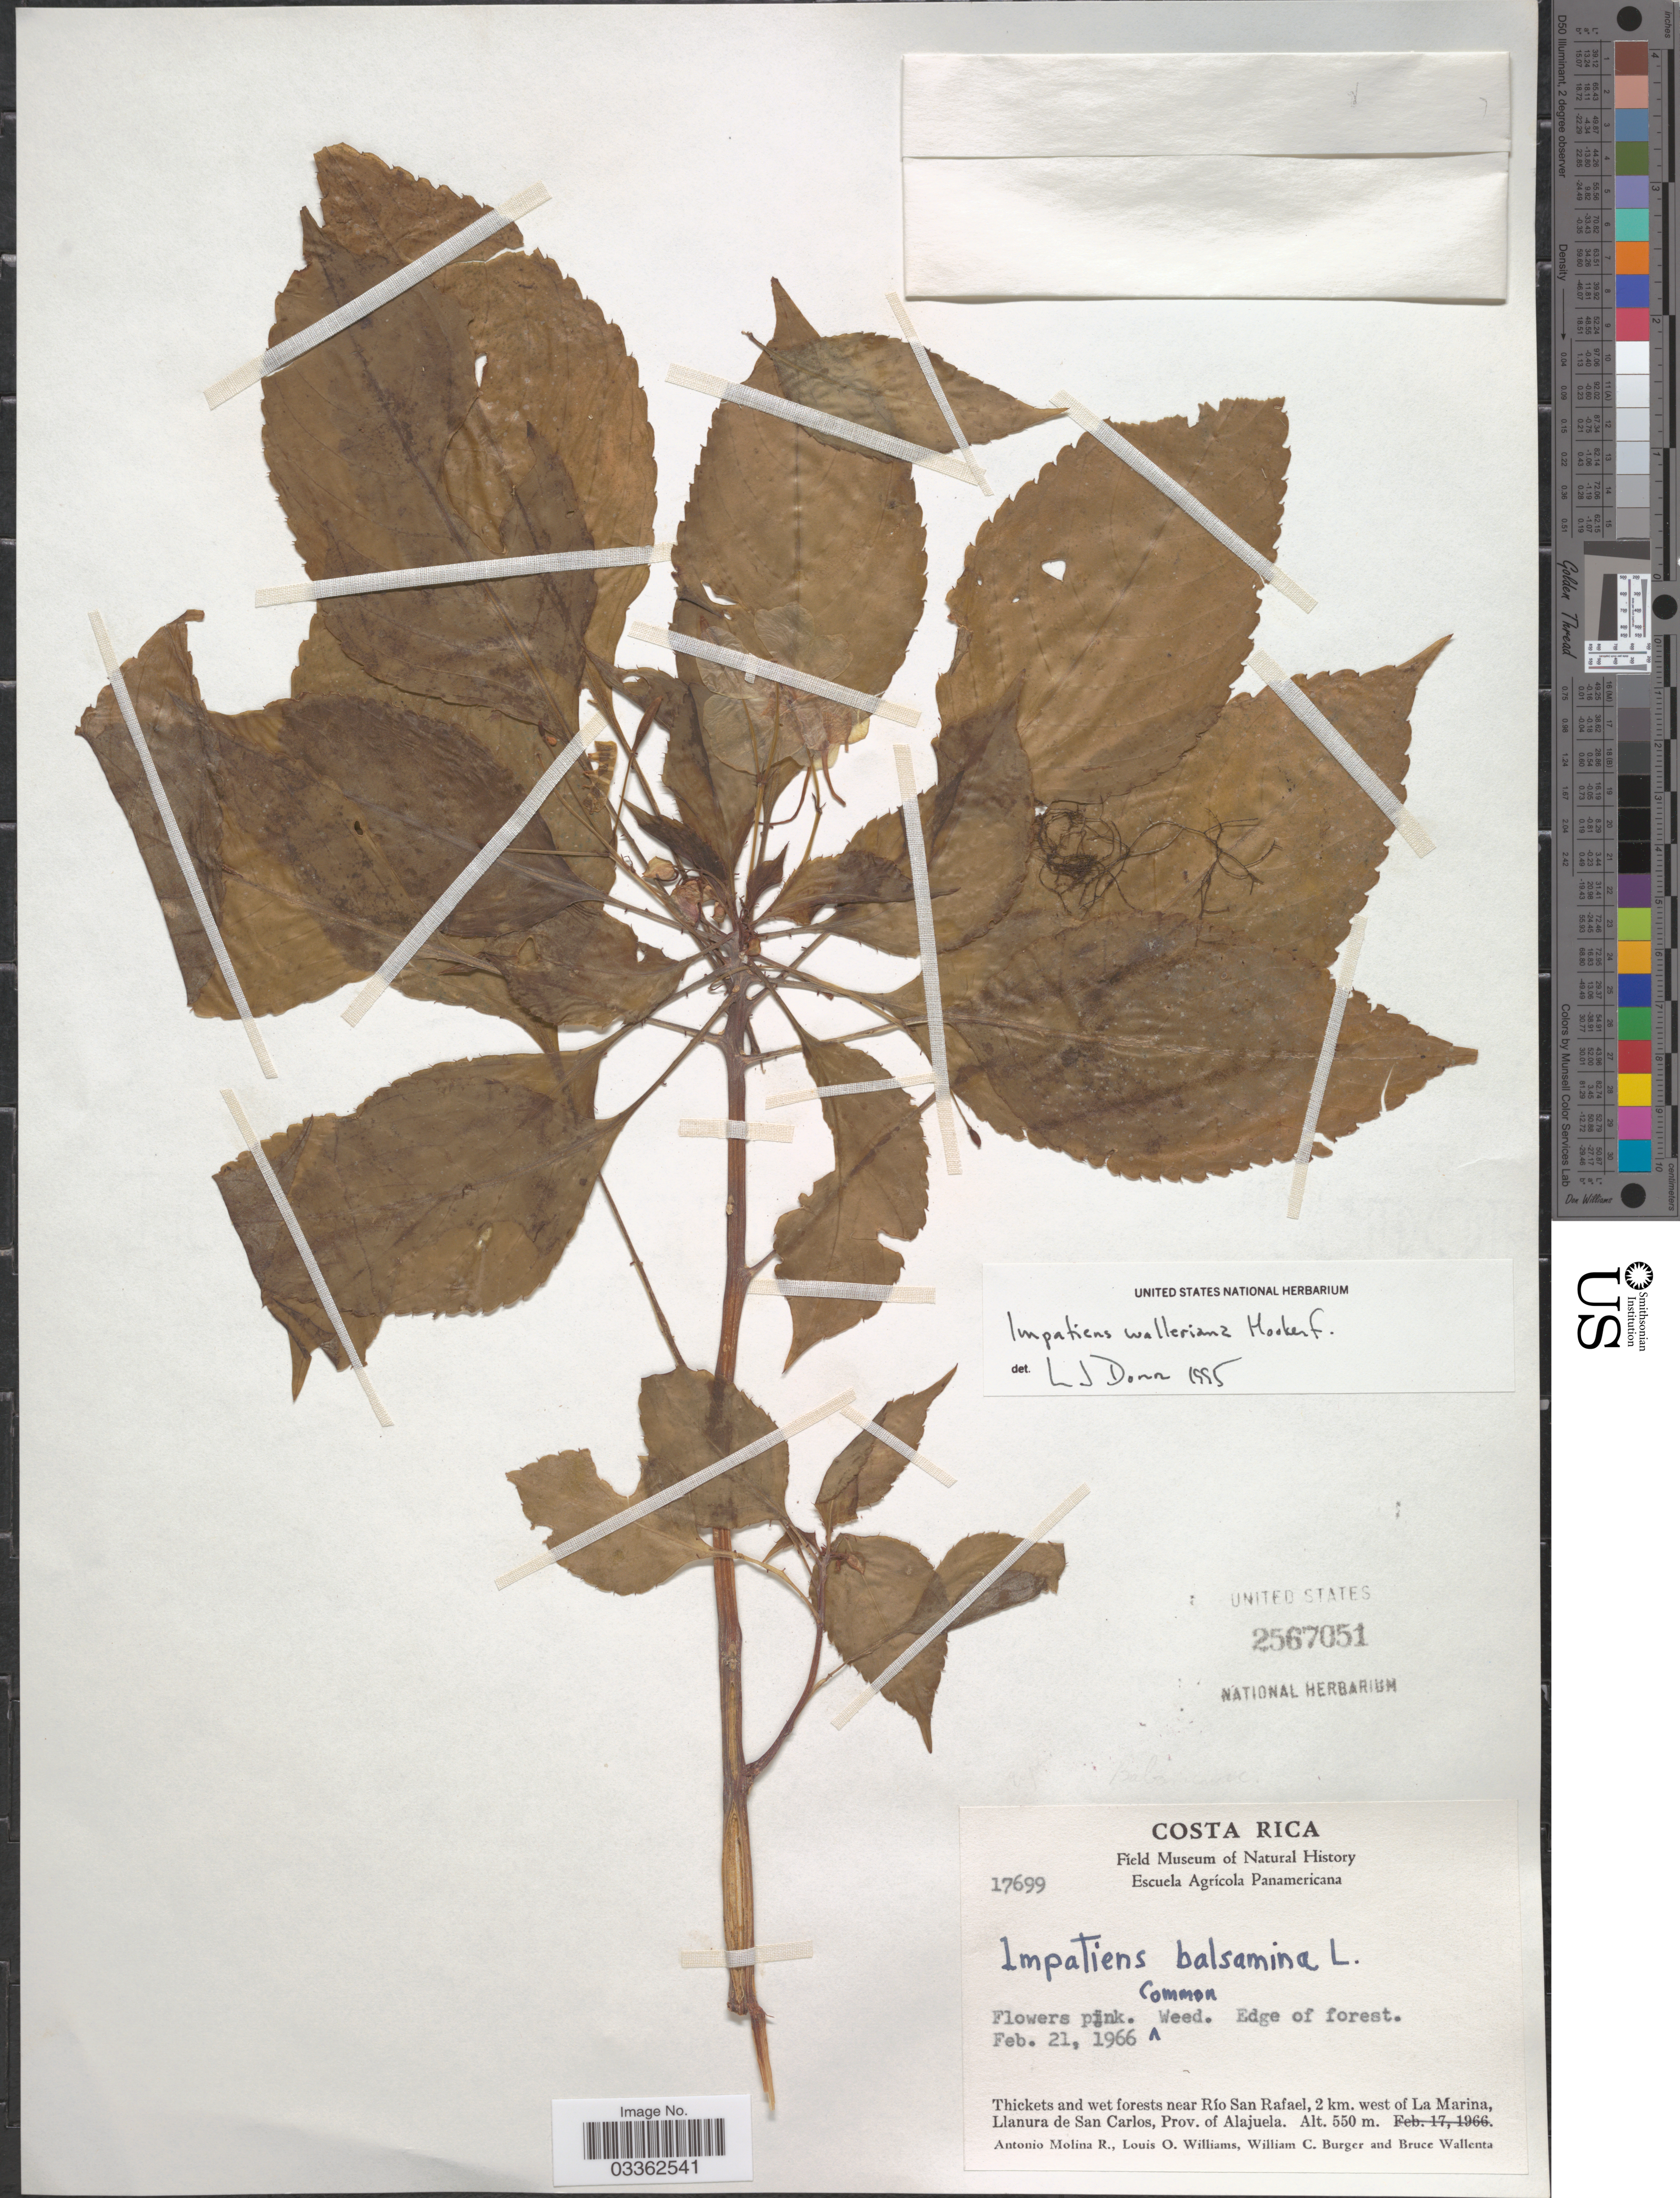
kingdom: Plantae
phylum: Tracheophyta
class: Magnoliopsida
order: Ericales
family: Balsaminaceae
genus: Impatiens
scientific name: Impatiens walleriana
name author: Hook. f.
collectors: A. Molina R., L. O. Williams, W. Burger & B. Wallenta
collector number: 17699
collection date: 1966-02-21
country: Costa Rica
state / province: Alajuela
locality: Thickets and wet forests near Río San Rafael, 2 km. west of La Marina, Llanura de San Carlos.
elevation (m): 550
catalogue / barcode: US 2567051